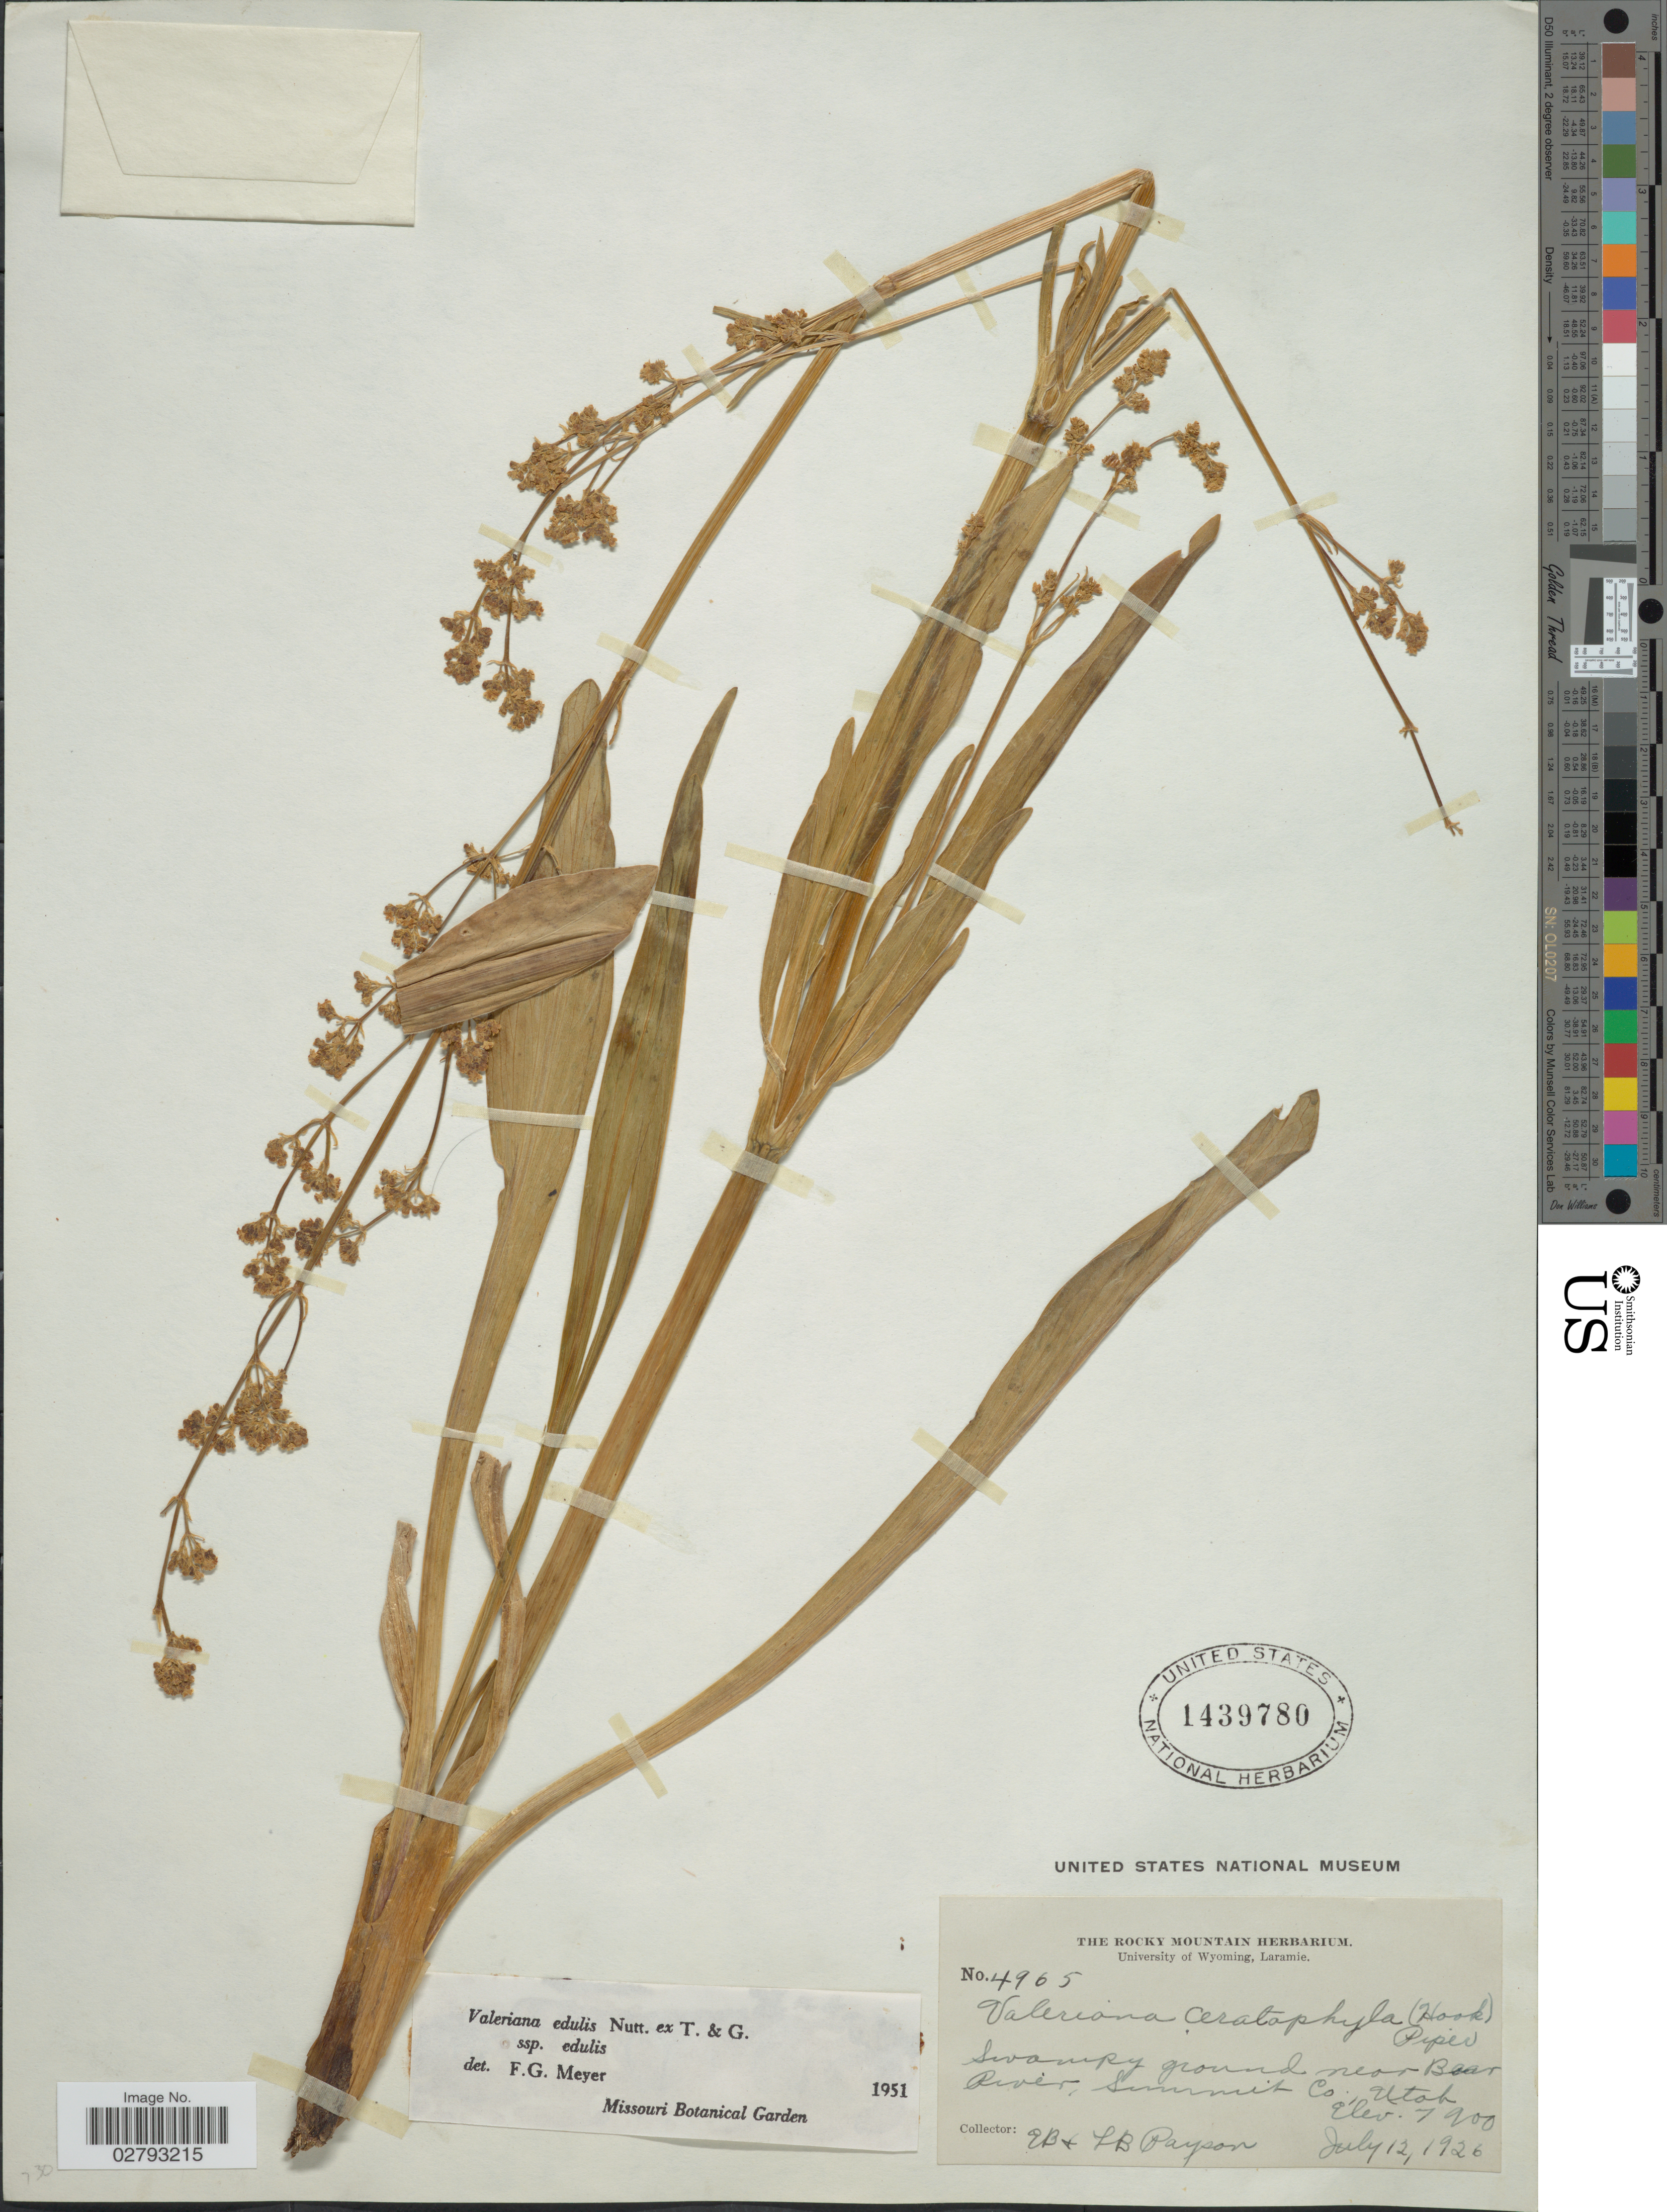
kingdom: Plantae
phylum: Tracheophyta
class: Magnoliopsida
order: Dipsacales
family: Caprifoliaceae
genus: Valeriana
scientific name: Valeriana edulis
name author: Nutt.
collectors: E. B. Payson & L. Payson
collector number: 4965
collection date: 1926-07-12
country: United States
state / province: Utah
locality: Swampy ground near Bear River, Summit Co.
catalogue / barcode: US 1439780